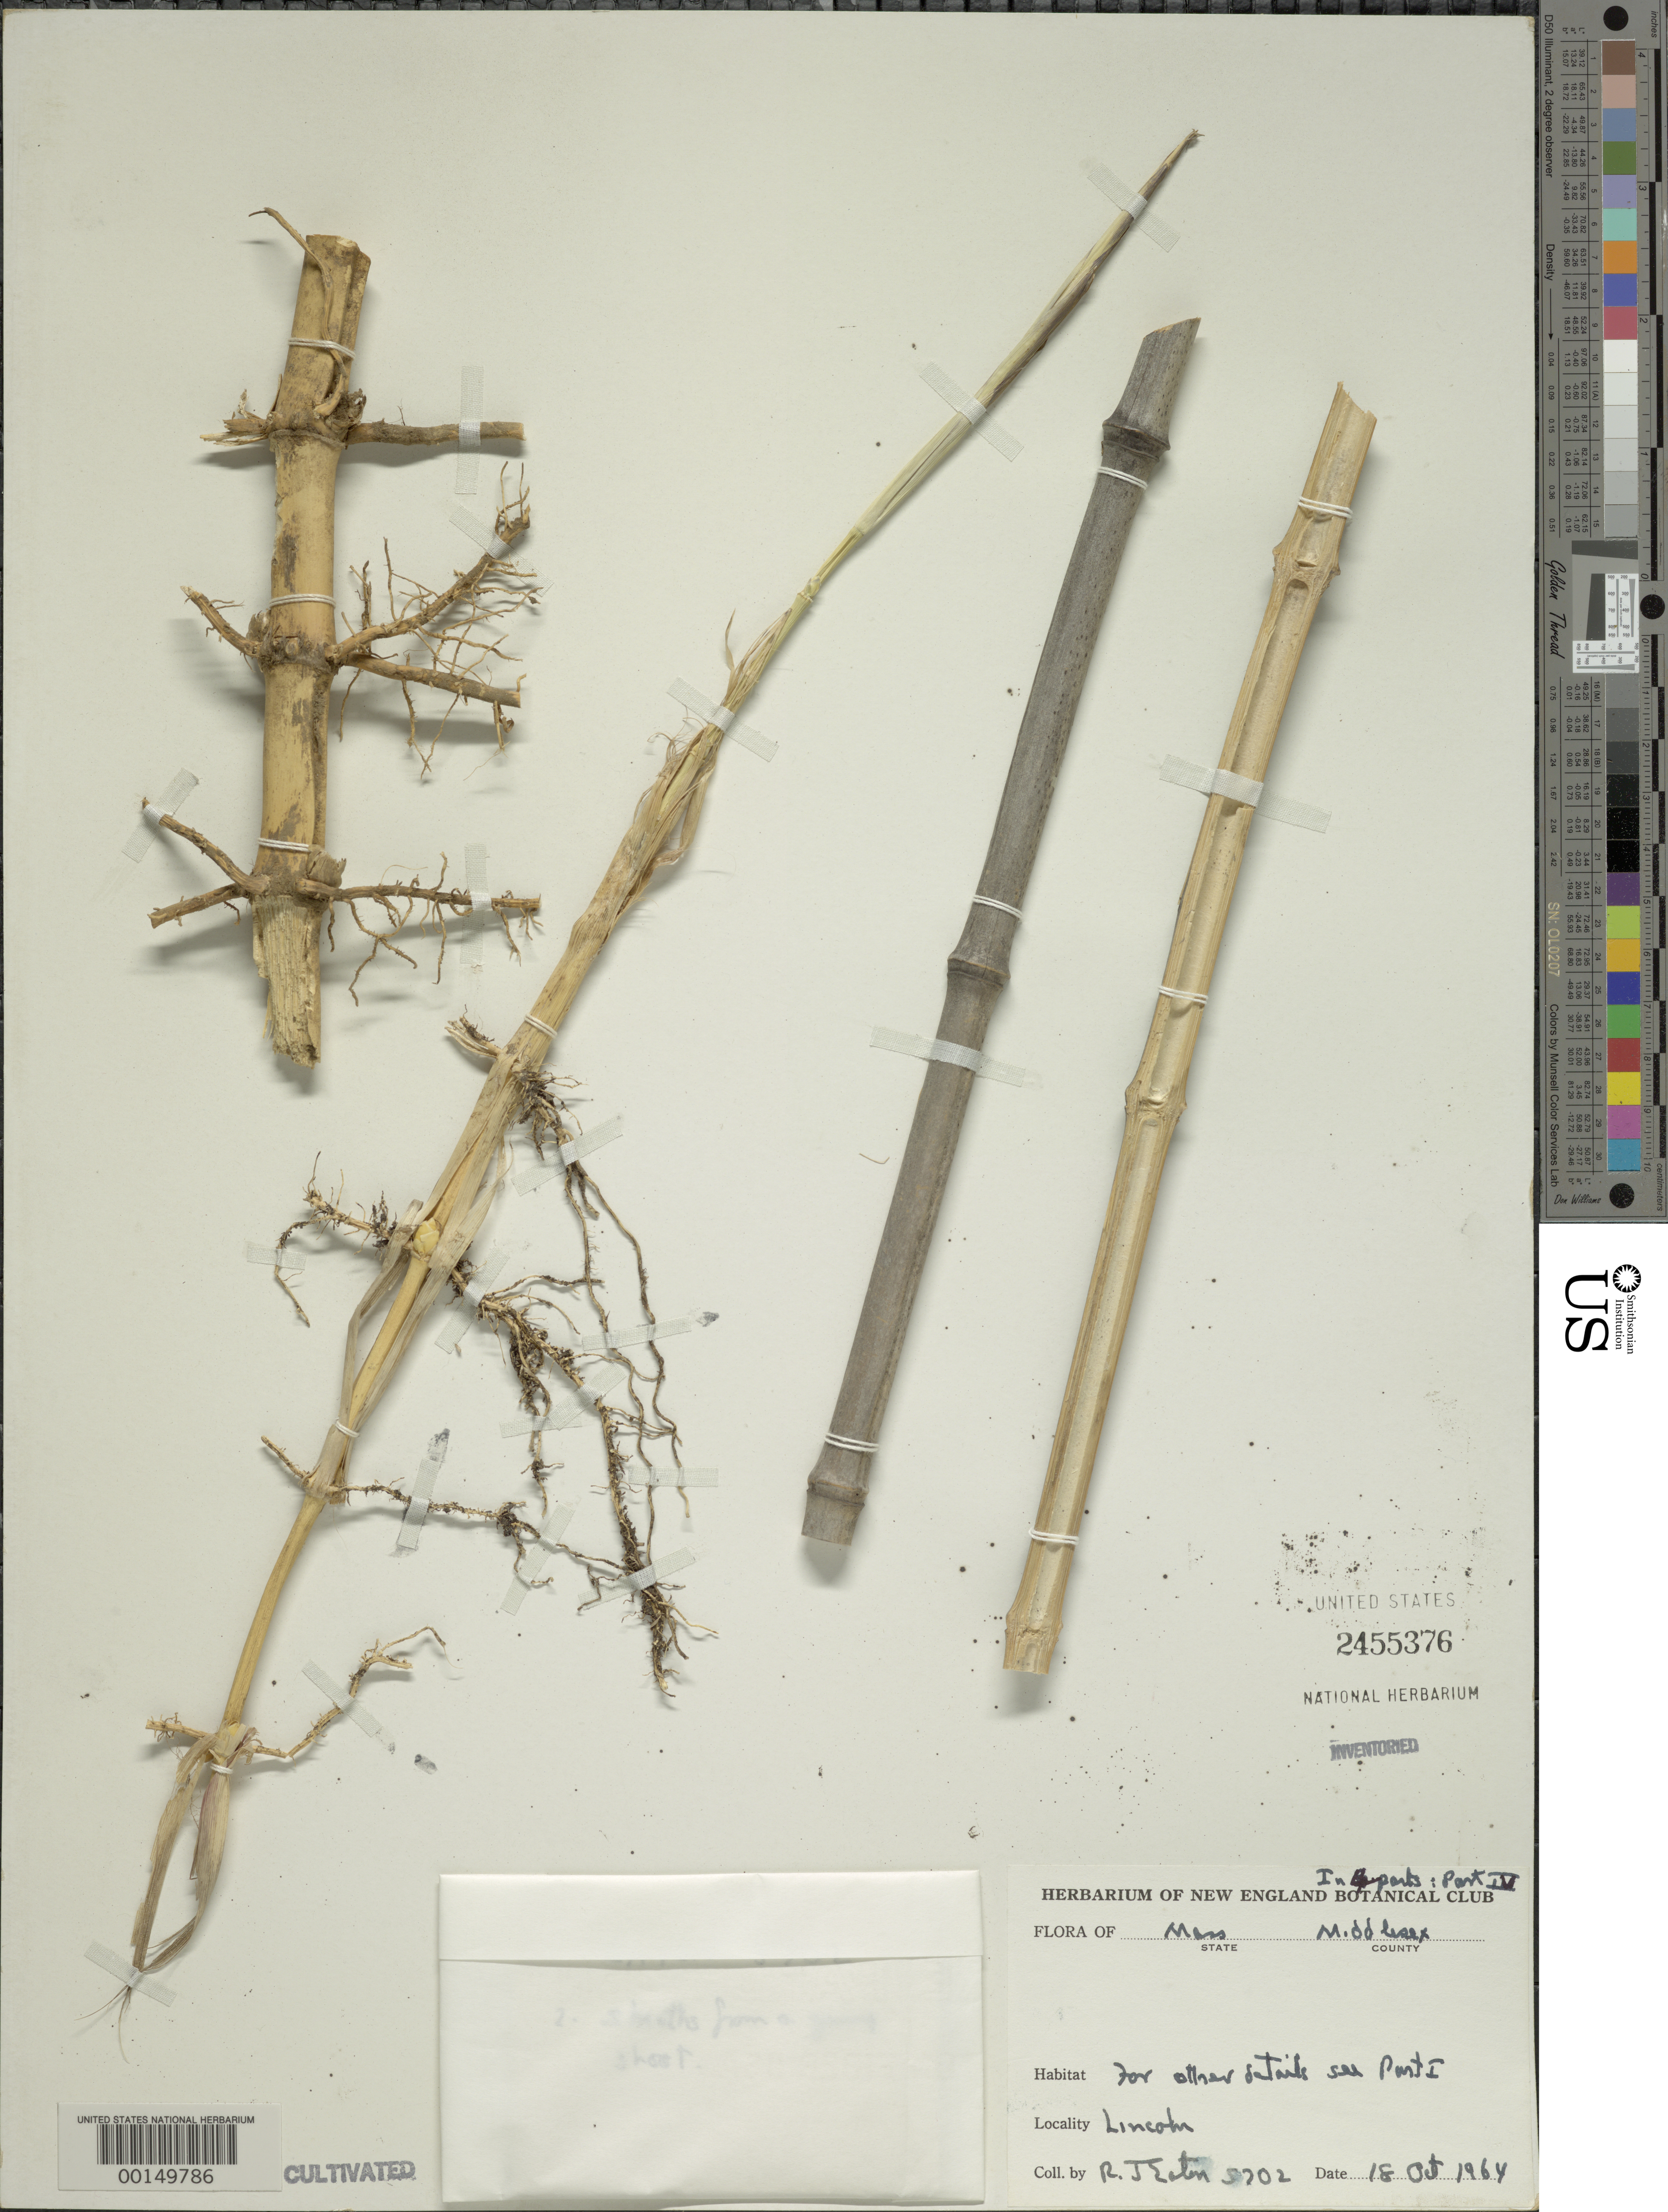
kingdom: Plantae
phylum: Tracheophyta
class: Liliopsida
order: Poales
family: Poaceae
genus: Phyllostachys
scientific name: Phyllostachys aureosulcata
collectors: R. J. Eaton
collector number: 5702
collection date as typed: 18 Oct 1964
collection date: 1964-10-18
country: United States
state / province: Massachusetts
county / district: Middlesex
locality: Lincoln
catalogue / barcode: US 2455376